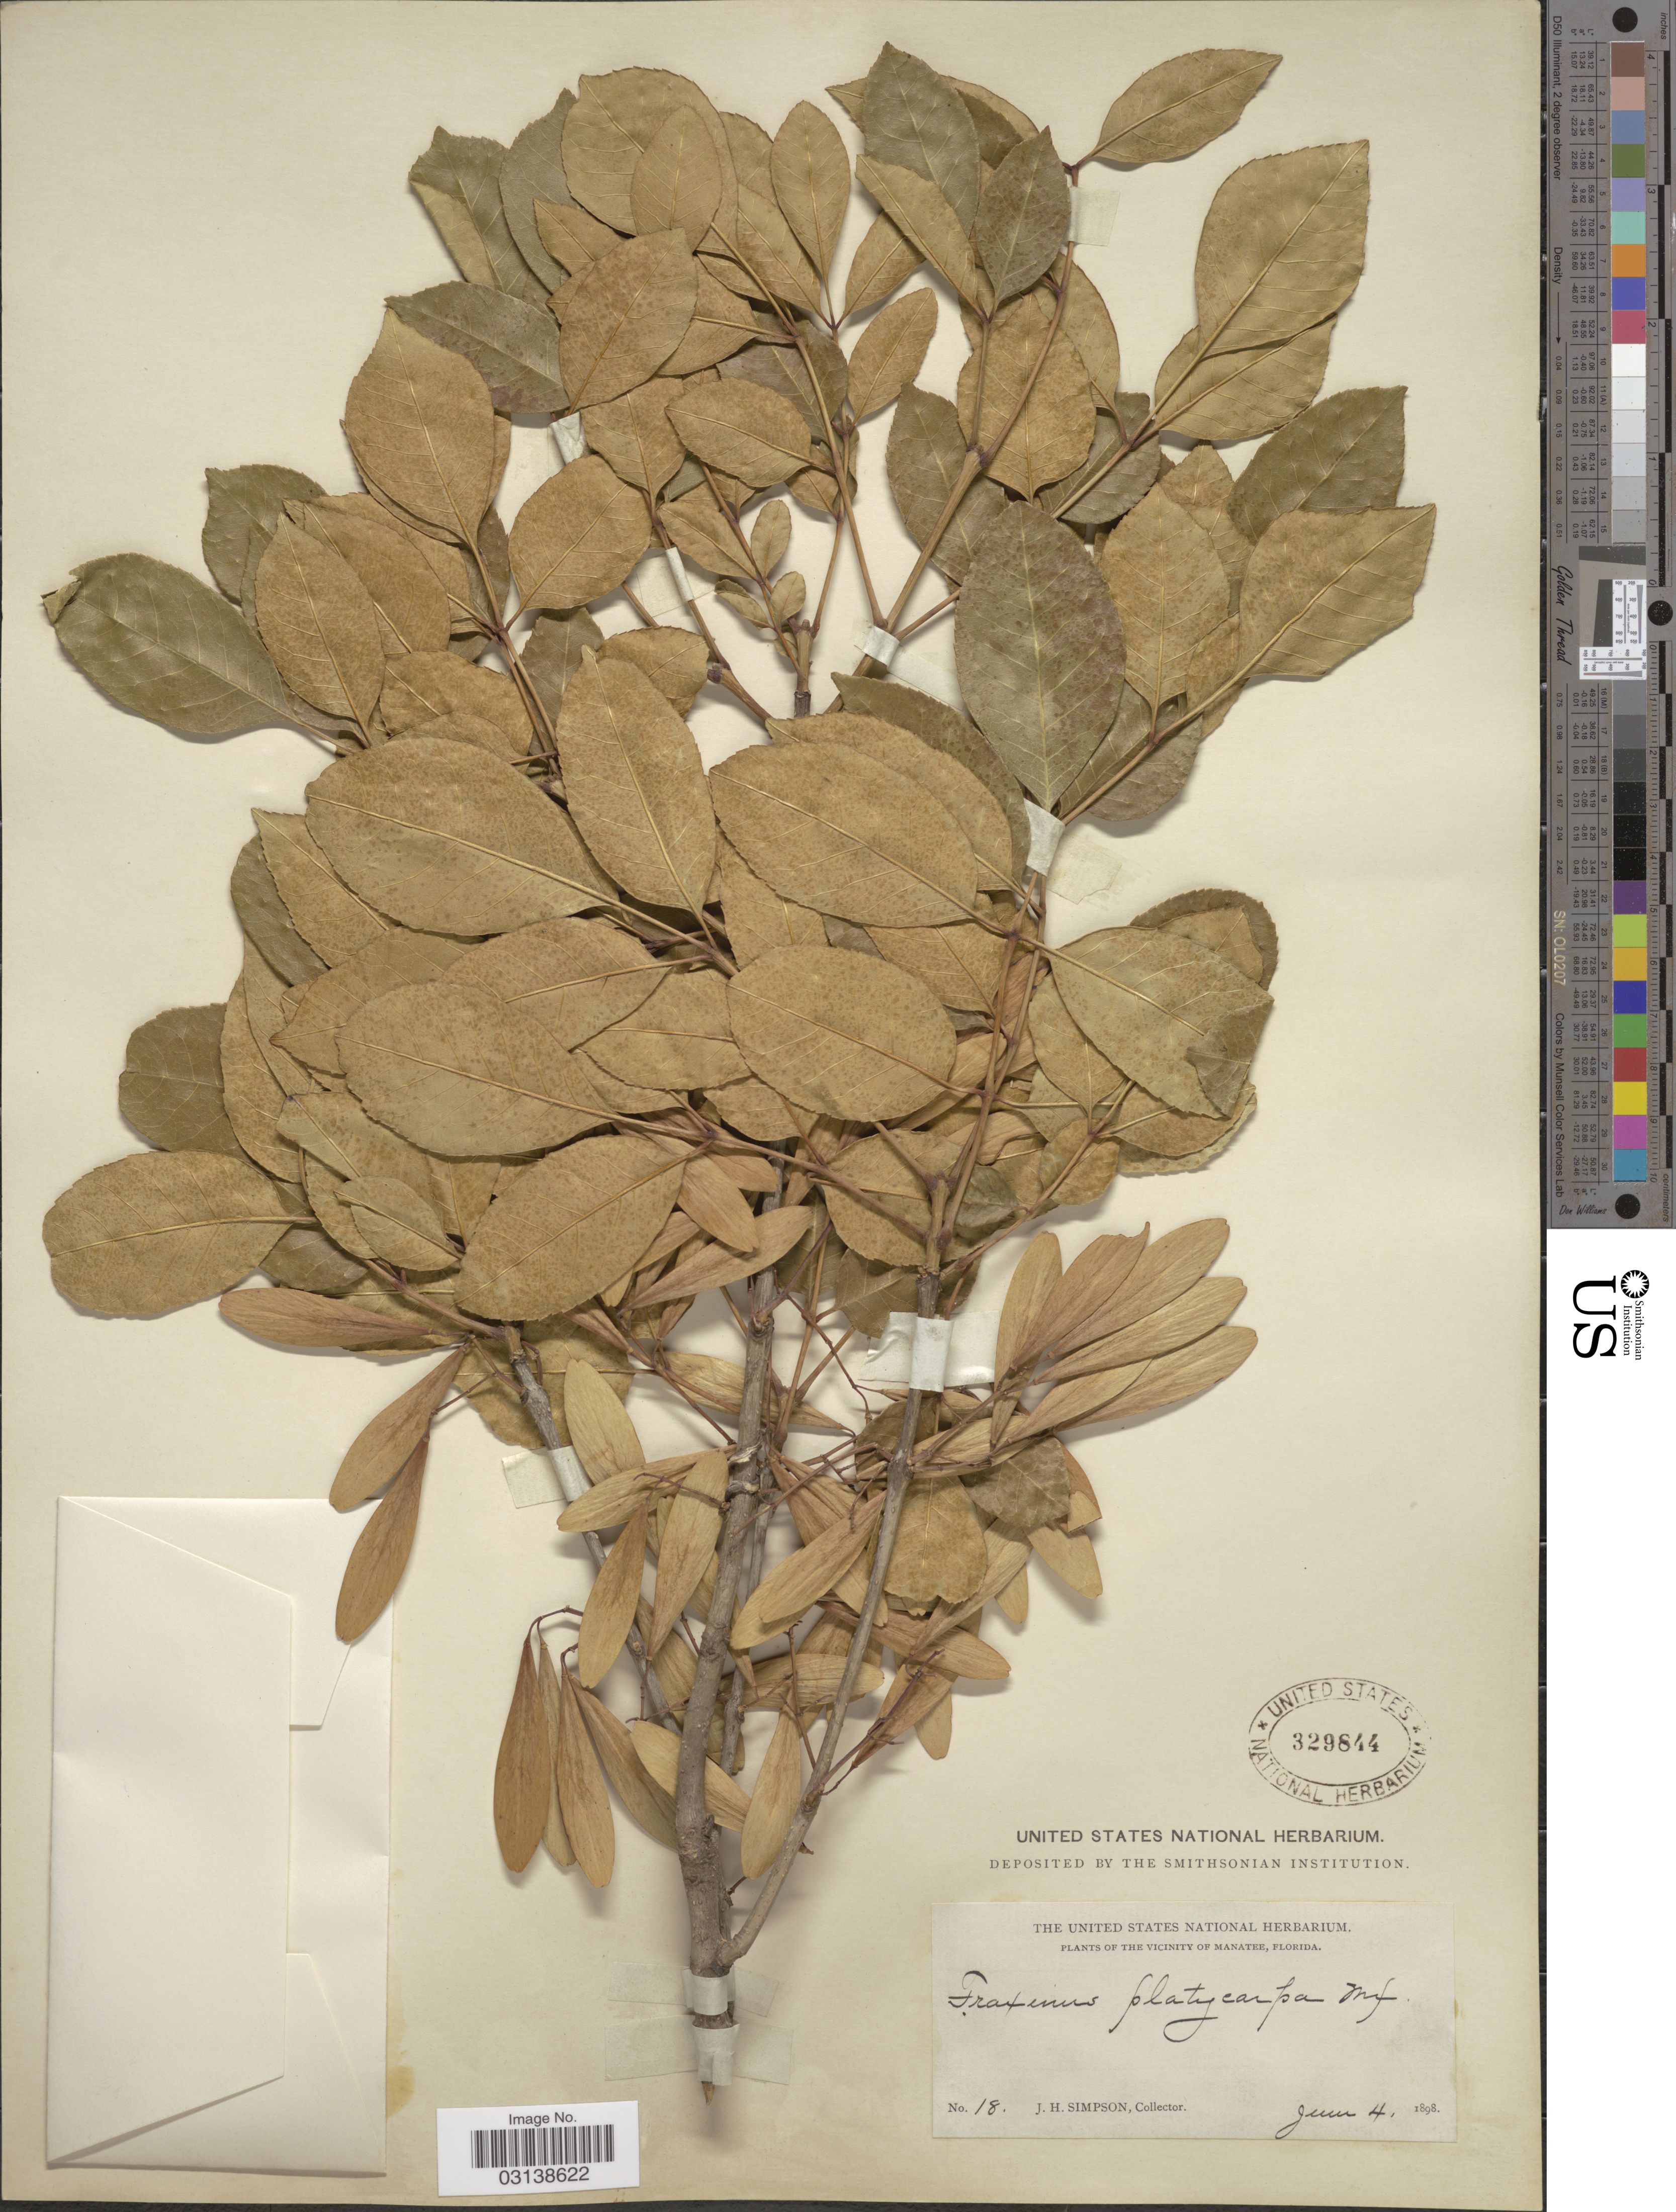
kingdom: Plantae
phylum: Tracheophyta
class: Magnoliopsida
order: Lamiales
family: Oleaceae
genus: Fraxinus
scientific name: Fraxinus caroliniana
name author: Mill.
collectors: J. H. Simpson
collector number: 18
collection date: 1898-06-04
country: United States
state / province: Florida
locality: The vicinity of Manatee.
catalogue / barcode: US 329844